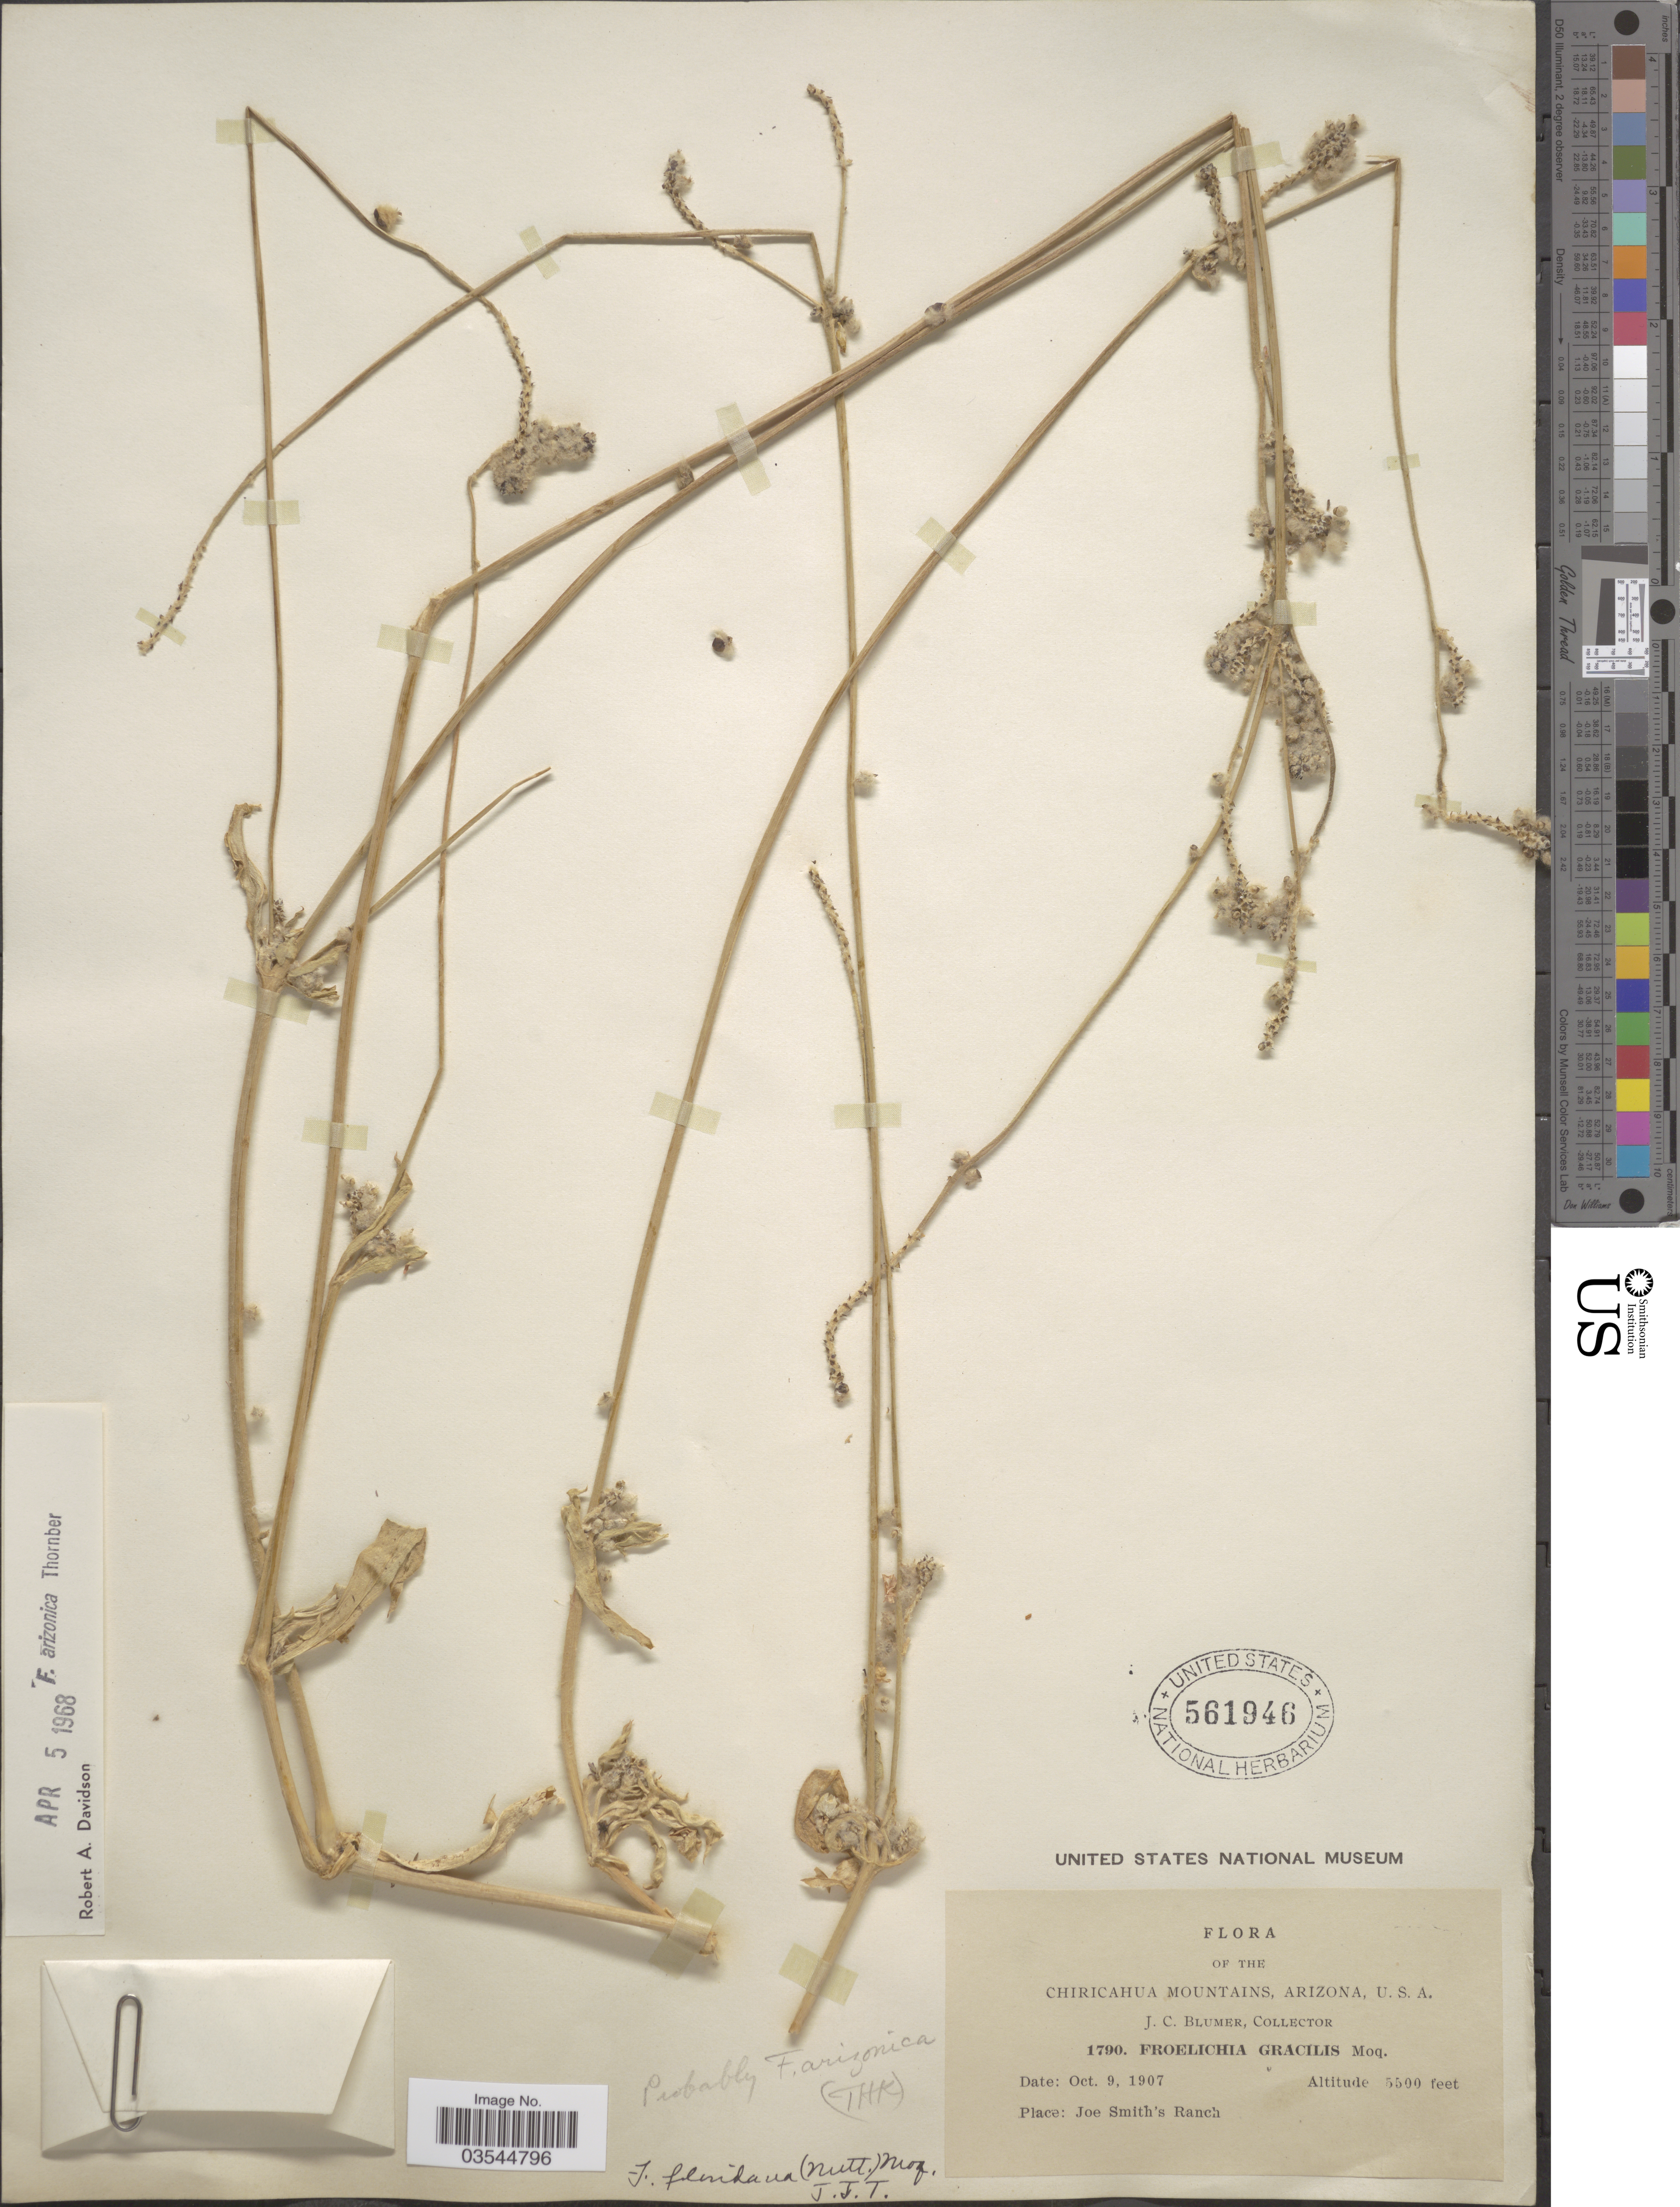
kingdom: Plantae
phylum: Tracheophyta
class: Magnoliopsida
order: Caryophyllales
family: Amaranthaceae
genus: Froelichia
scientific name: Froelichia arizonica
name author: Thornber ex Standl.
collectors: J. C. Blumer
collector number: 1790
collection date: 1907-10-09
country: United States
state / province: Arizona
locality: Chiricahua Mountains. Joe Smith's Ranch.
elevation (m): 1676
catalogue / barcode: US 561946